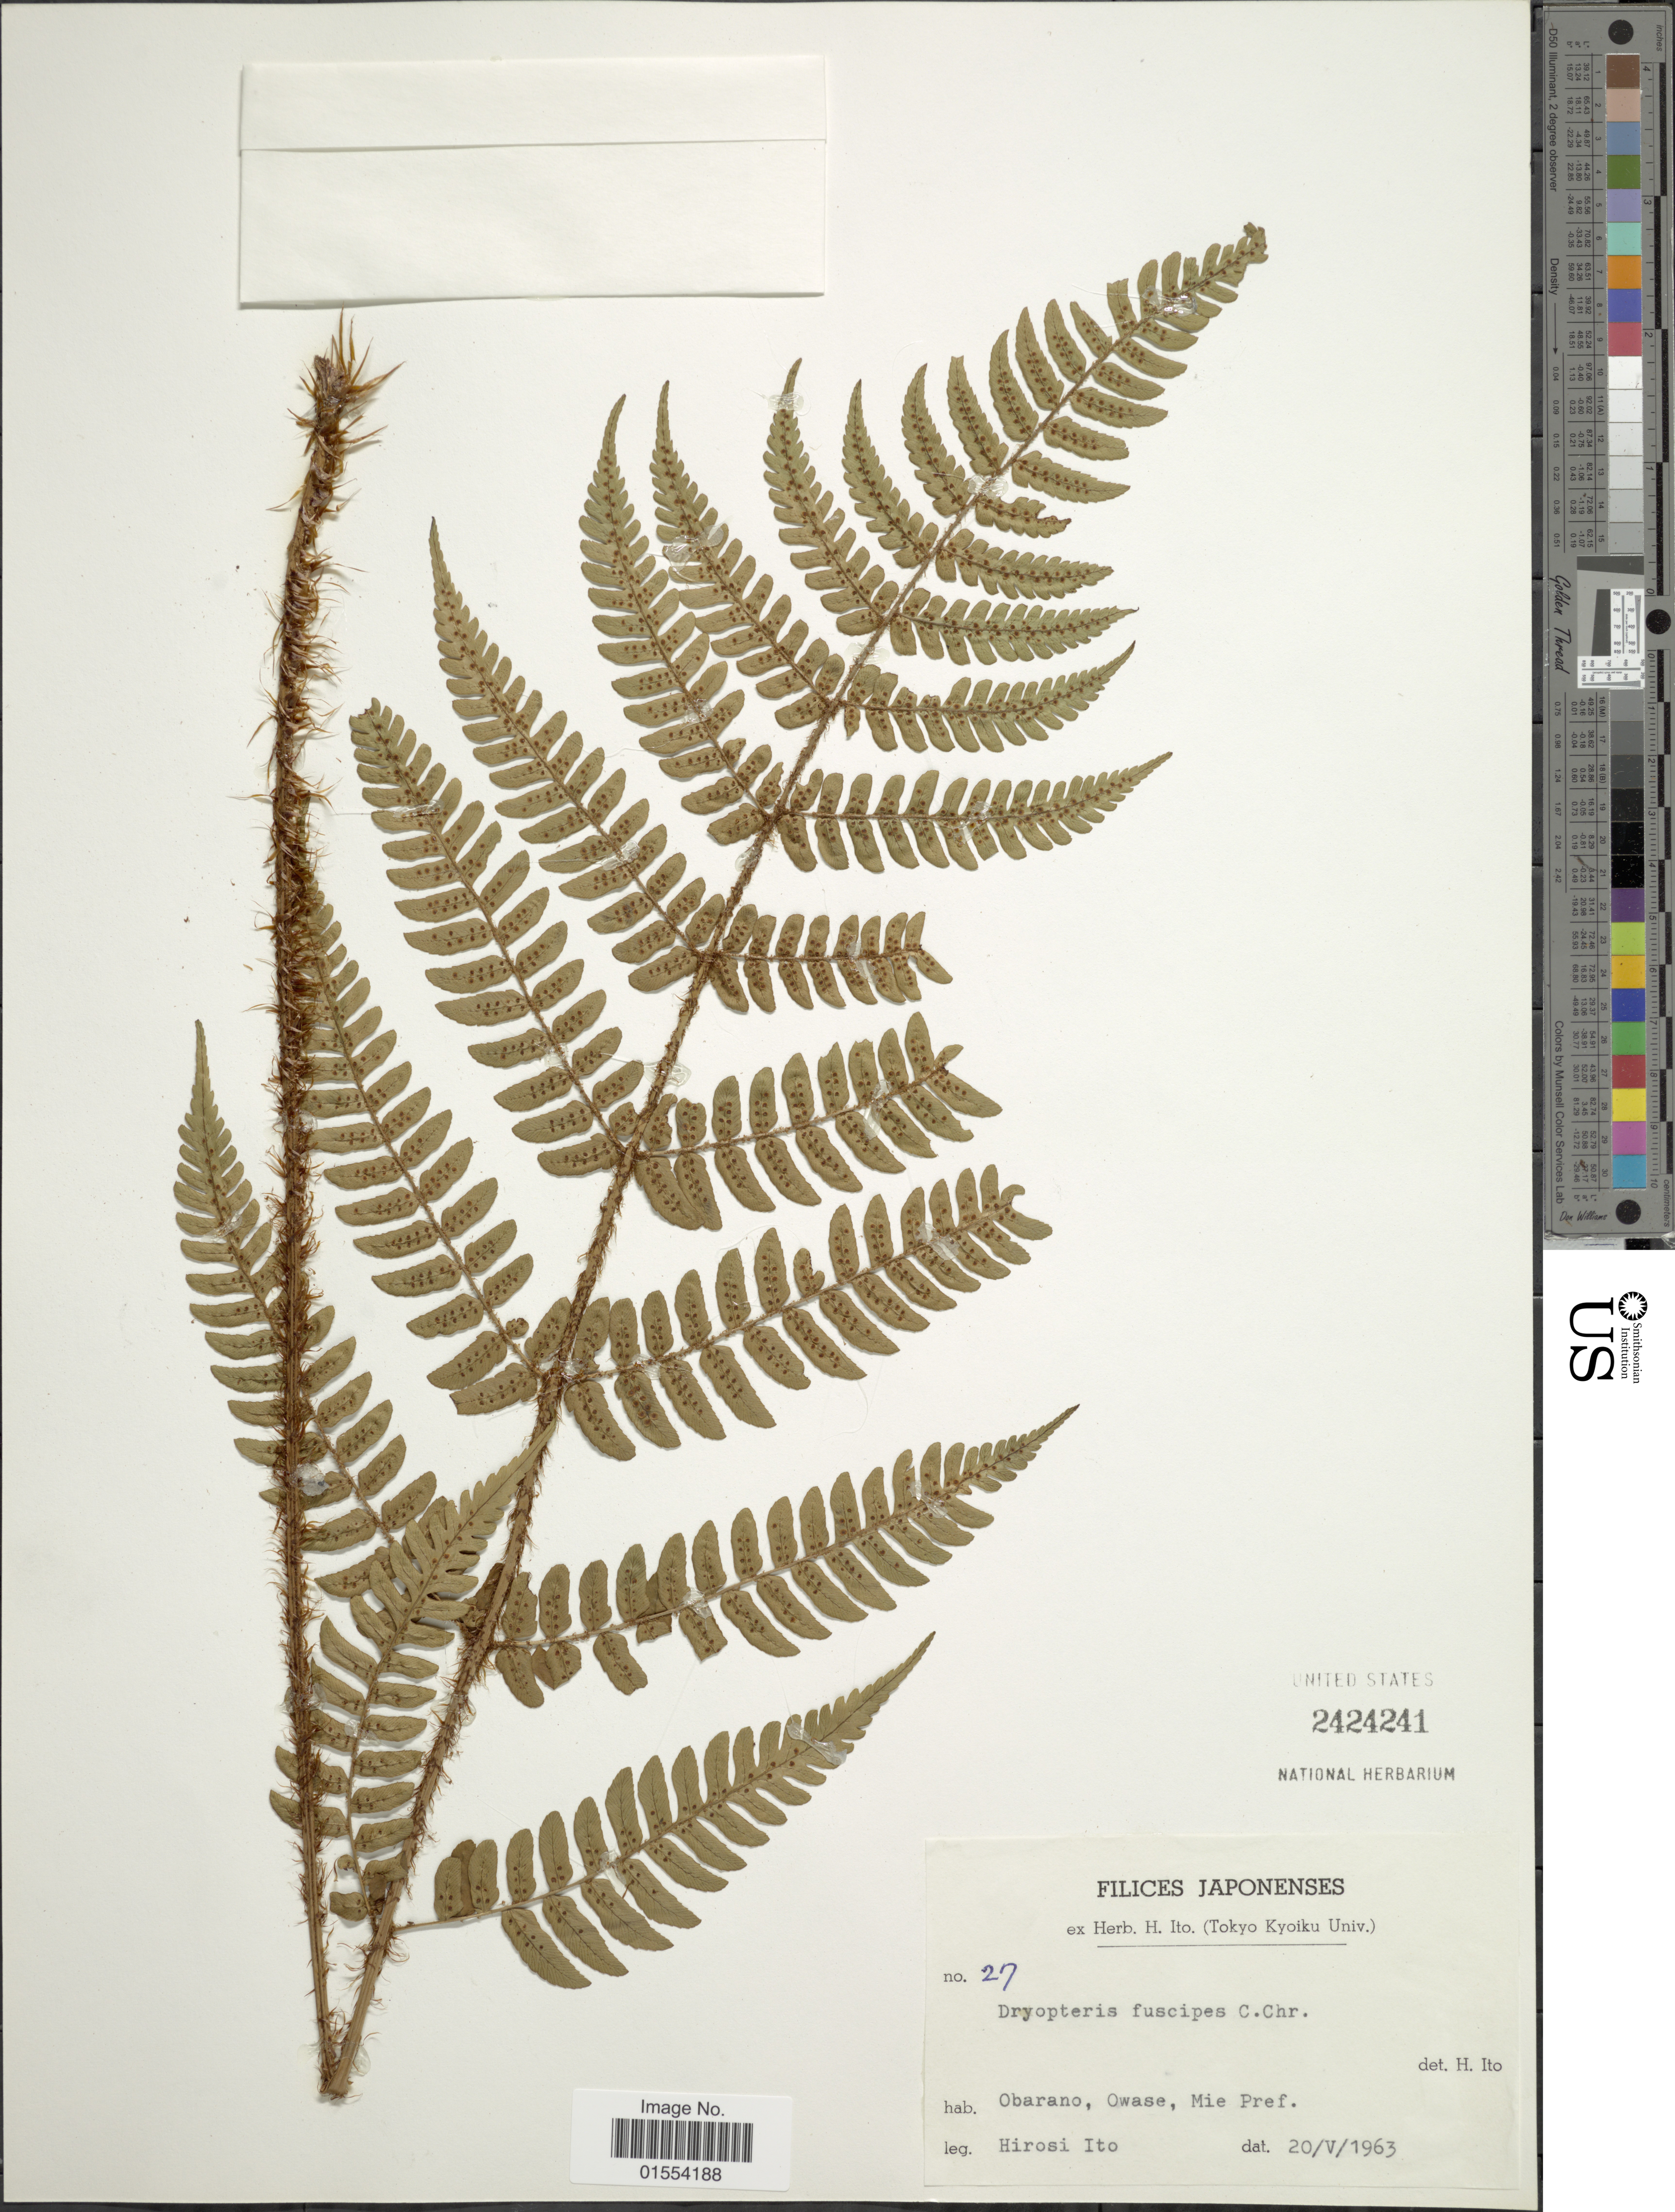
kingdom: Plantae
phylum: Tracheophyta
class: Polypodiopsida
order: Polypodiales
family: Dryopteridaceae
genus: Dryopteris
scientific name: Dryopteris fuscipes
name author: C. Chr.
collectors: H. Itô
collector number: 27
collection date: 1963-05-20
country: Japan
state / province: Mie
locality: Japonenses, Obarano, Owase, Mie Pref.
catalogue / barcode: US 2424241